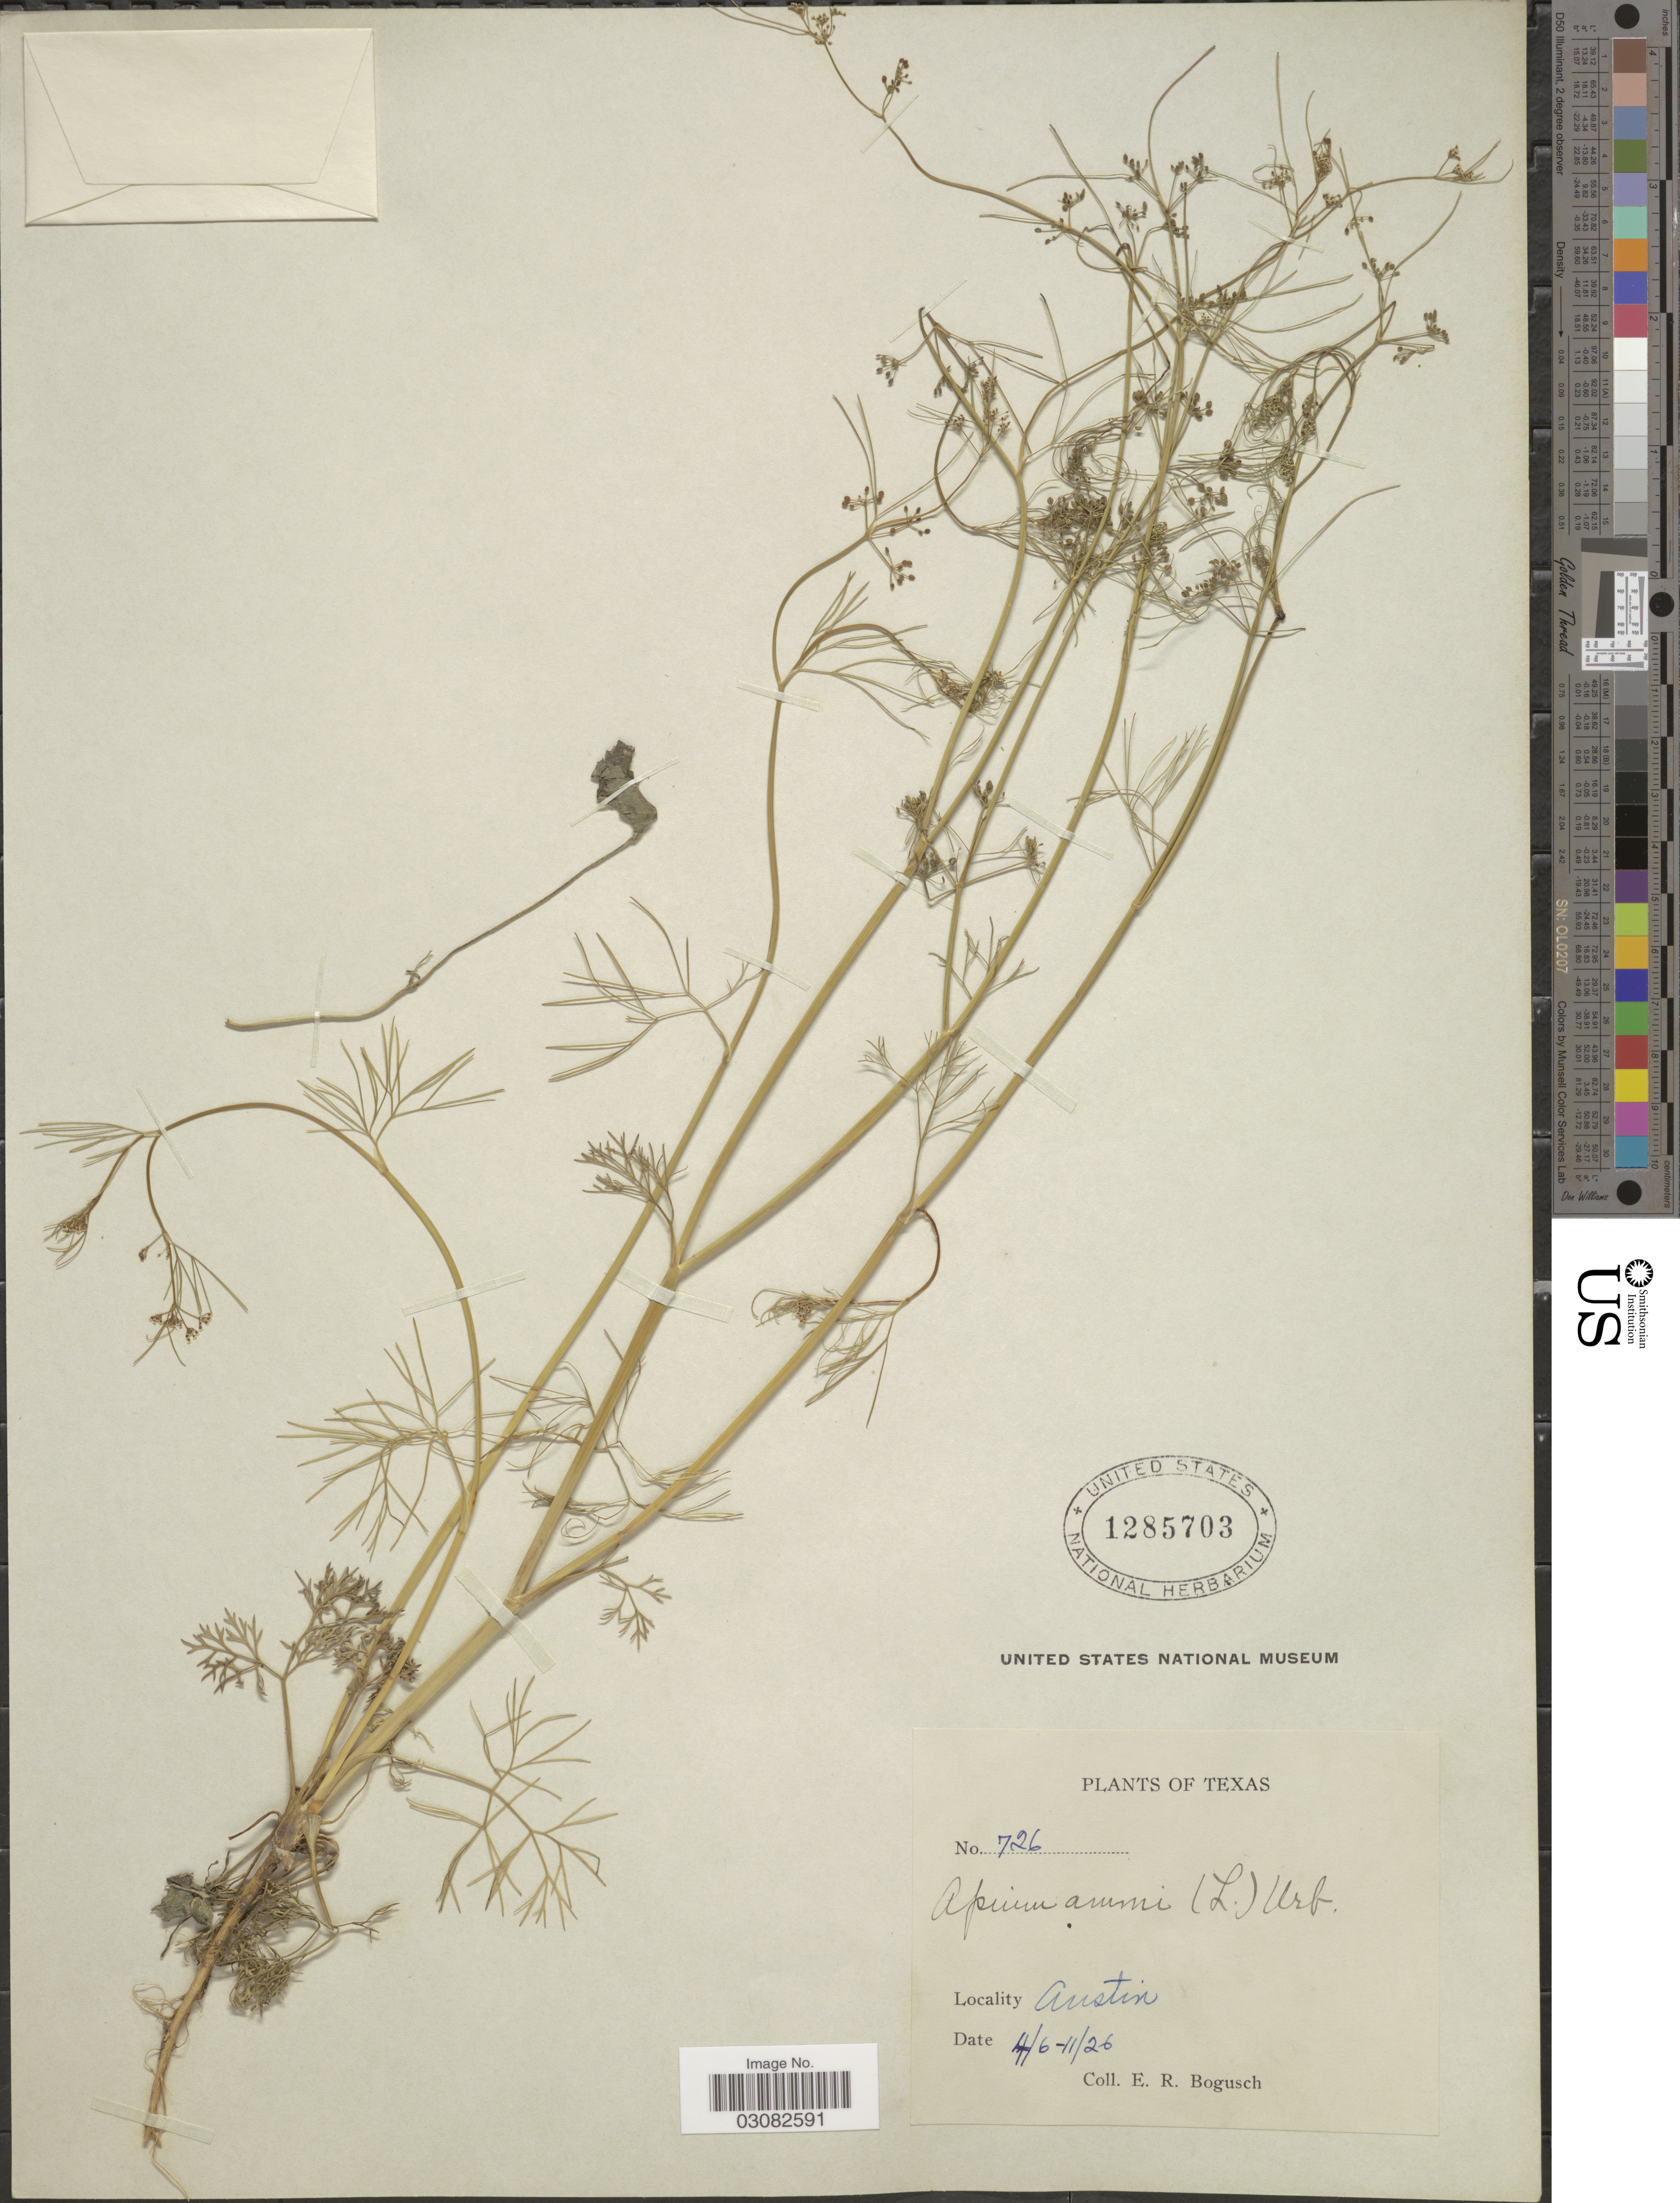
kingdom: Plantae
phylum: Tracheophyta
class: Magnoliopsida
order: Apiales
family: Apiaceae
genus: Apium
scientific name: Apium ammi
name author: (Jacq.) Urb.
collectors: E. Bogusch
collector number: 726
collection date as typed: Transcribed d/m/y: 6/4/26 to 11/4/26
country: United States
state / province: Texas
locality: Austin.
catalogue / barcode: US 1285703